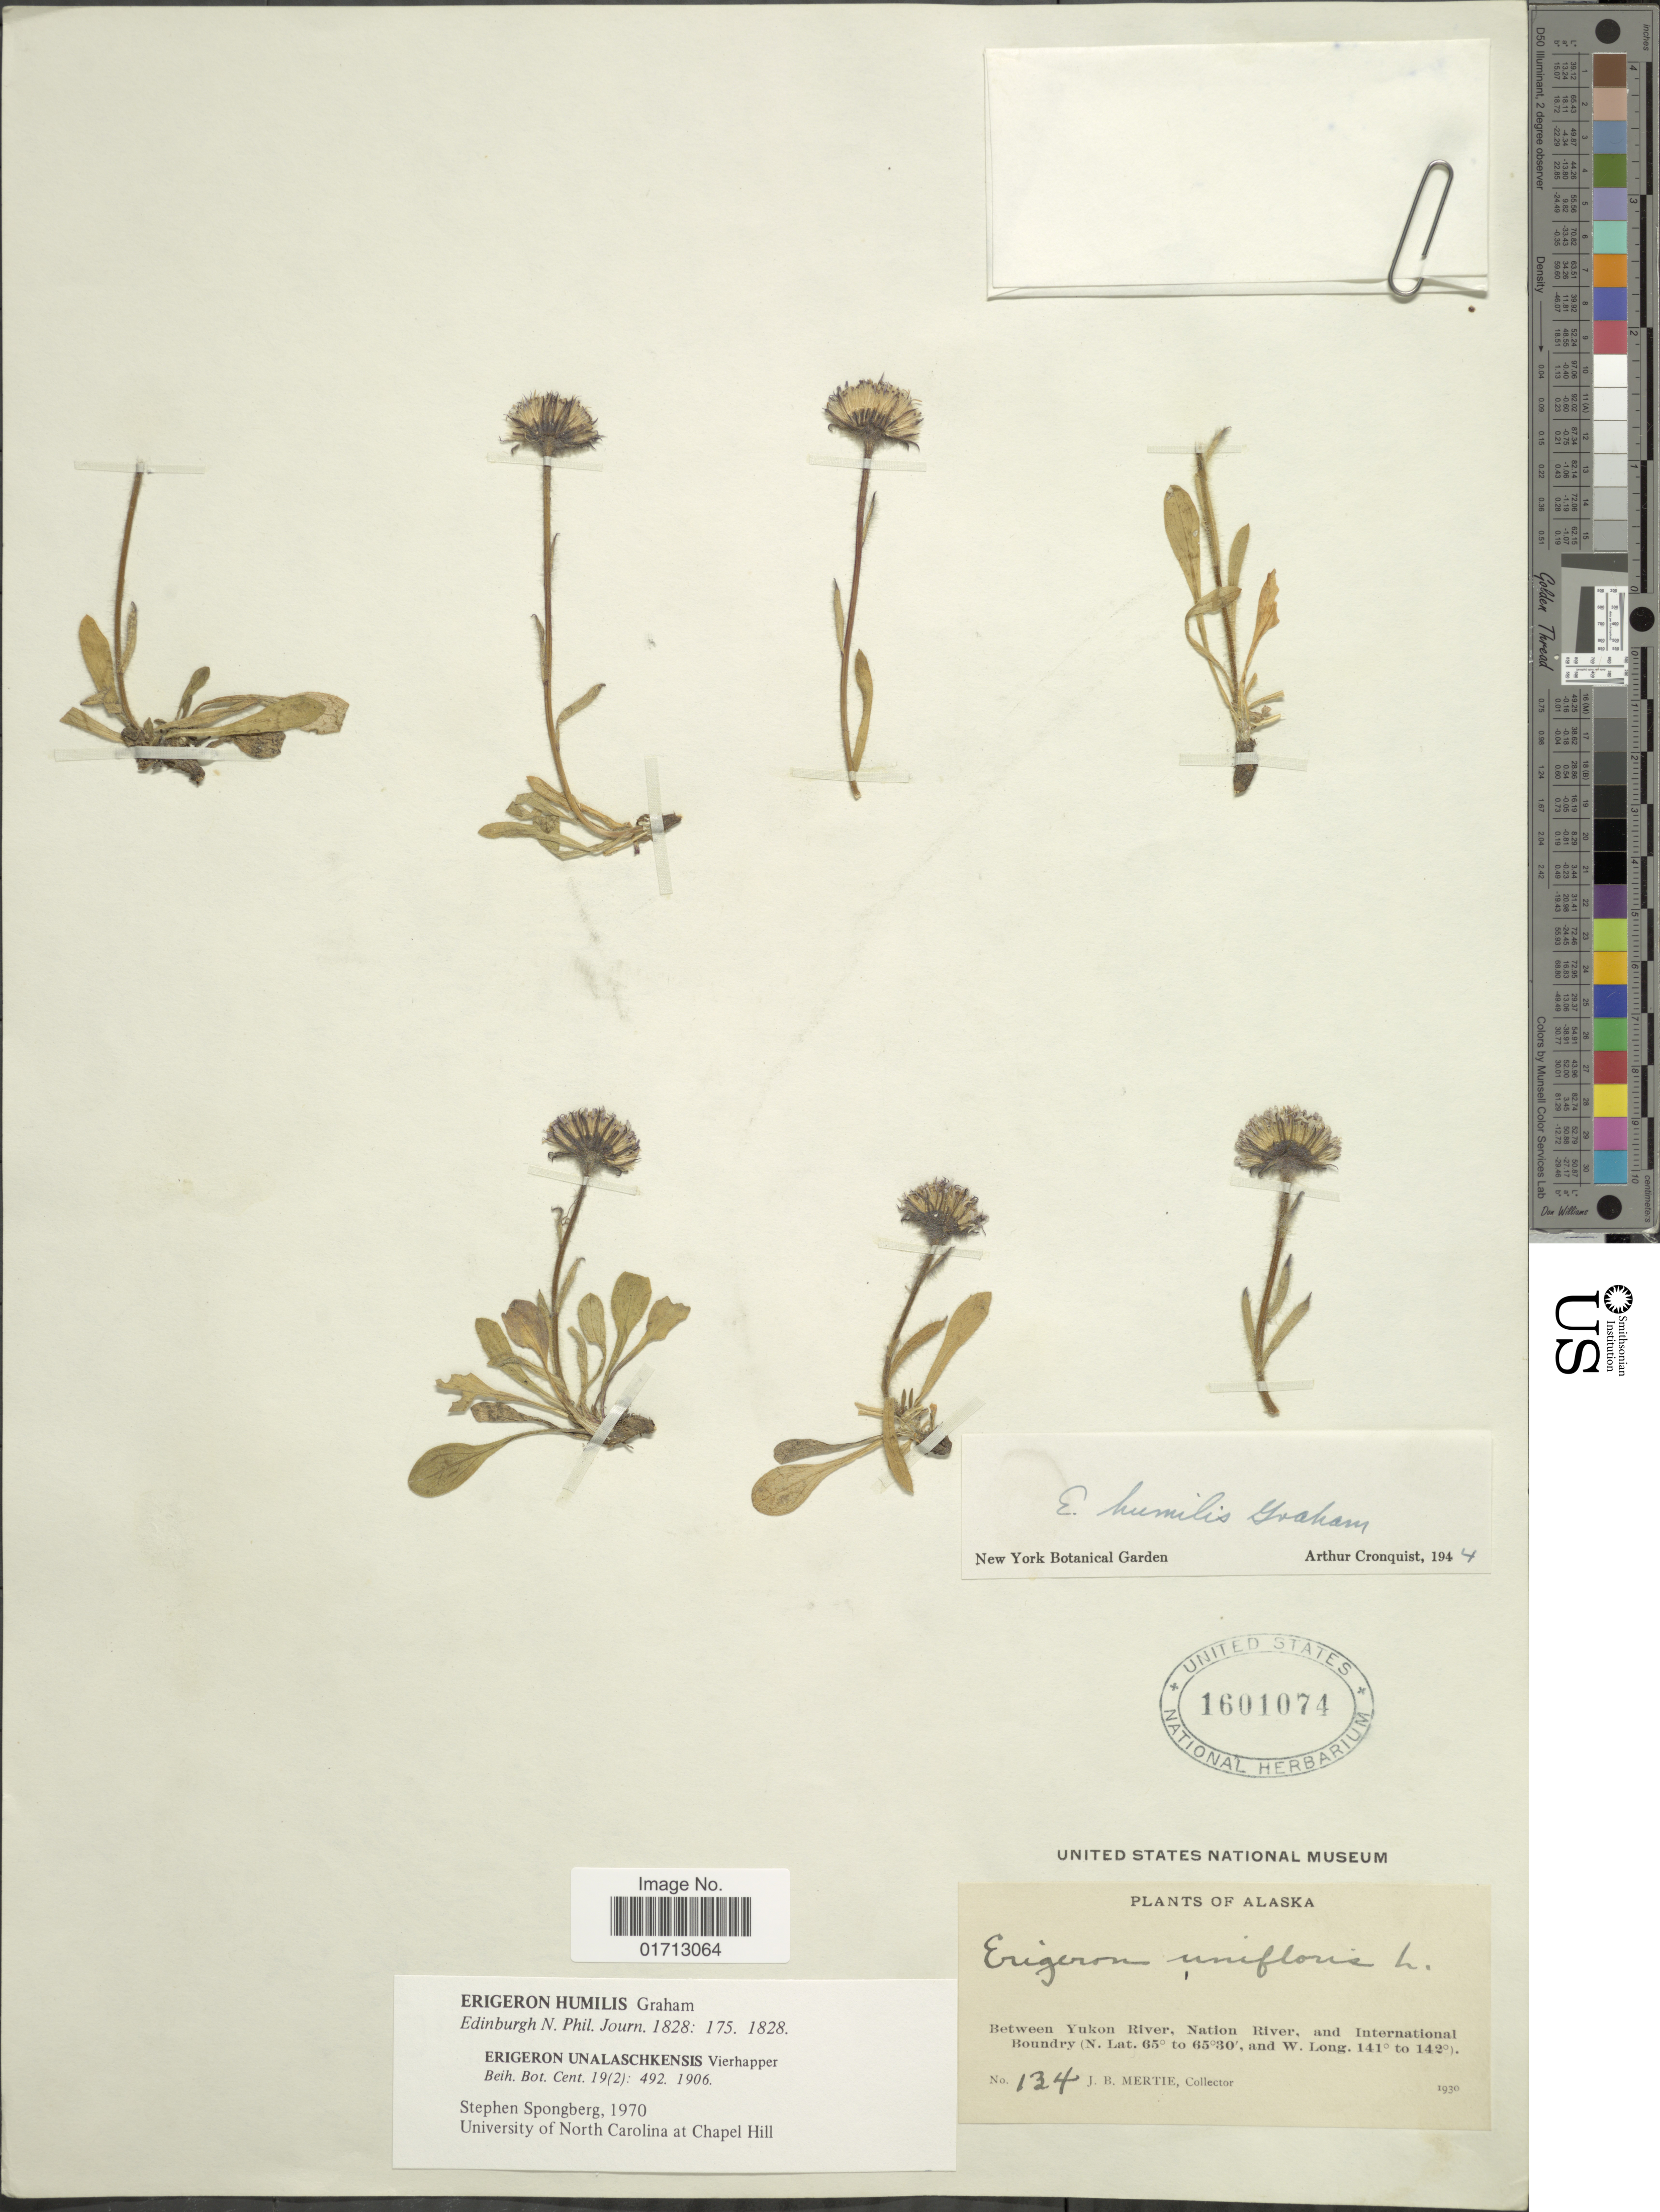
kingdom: Plantae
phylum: Tracheophyta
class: Magnoliopsida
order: Asterales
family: Asteraceae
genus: Erigeron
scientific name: Erigeron humilis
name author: Graham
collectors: J. Mertie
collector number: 134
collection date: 1930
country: United States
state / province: Alaska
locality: Between Yukon River, Nation River, and International Boundary.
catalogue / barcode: US 1601074